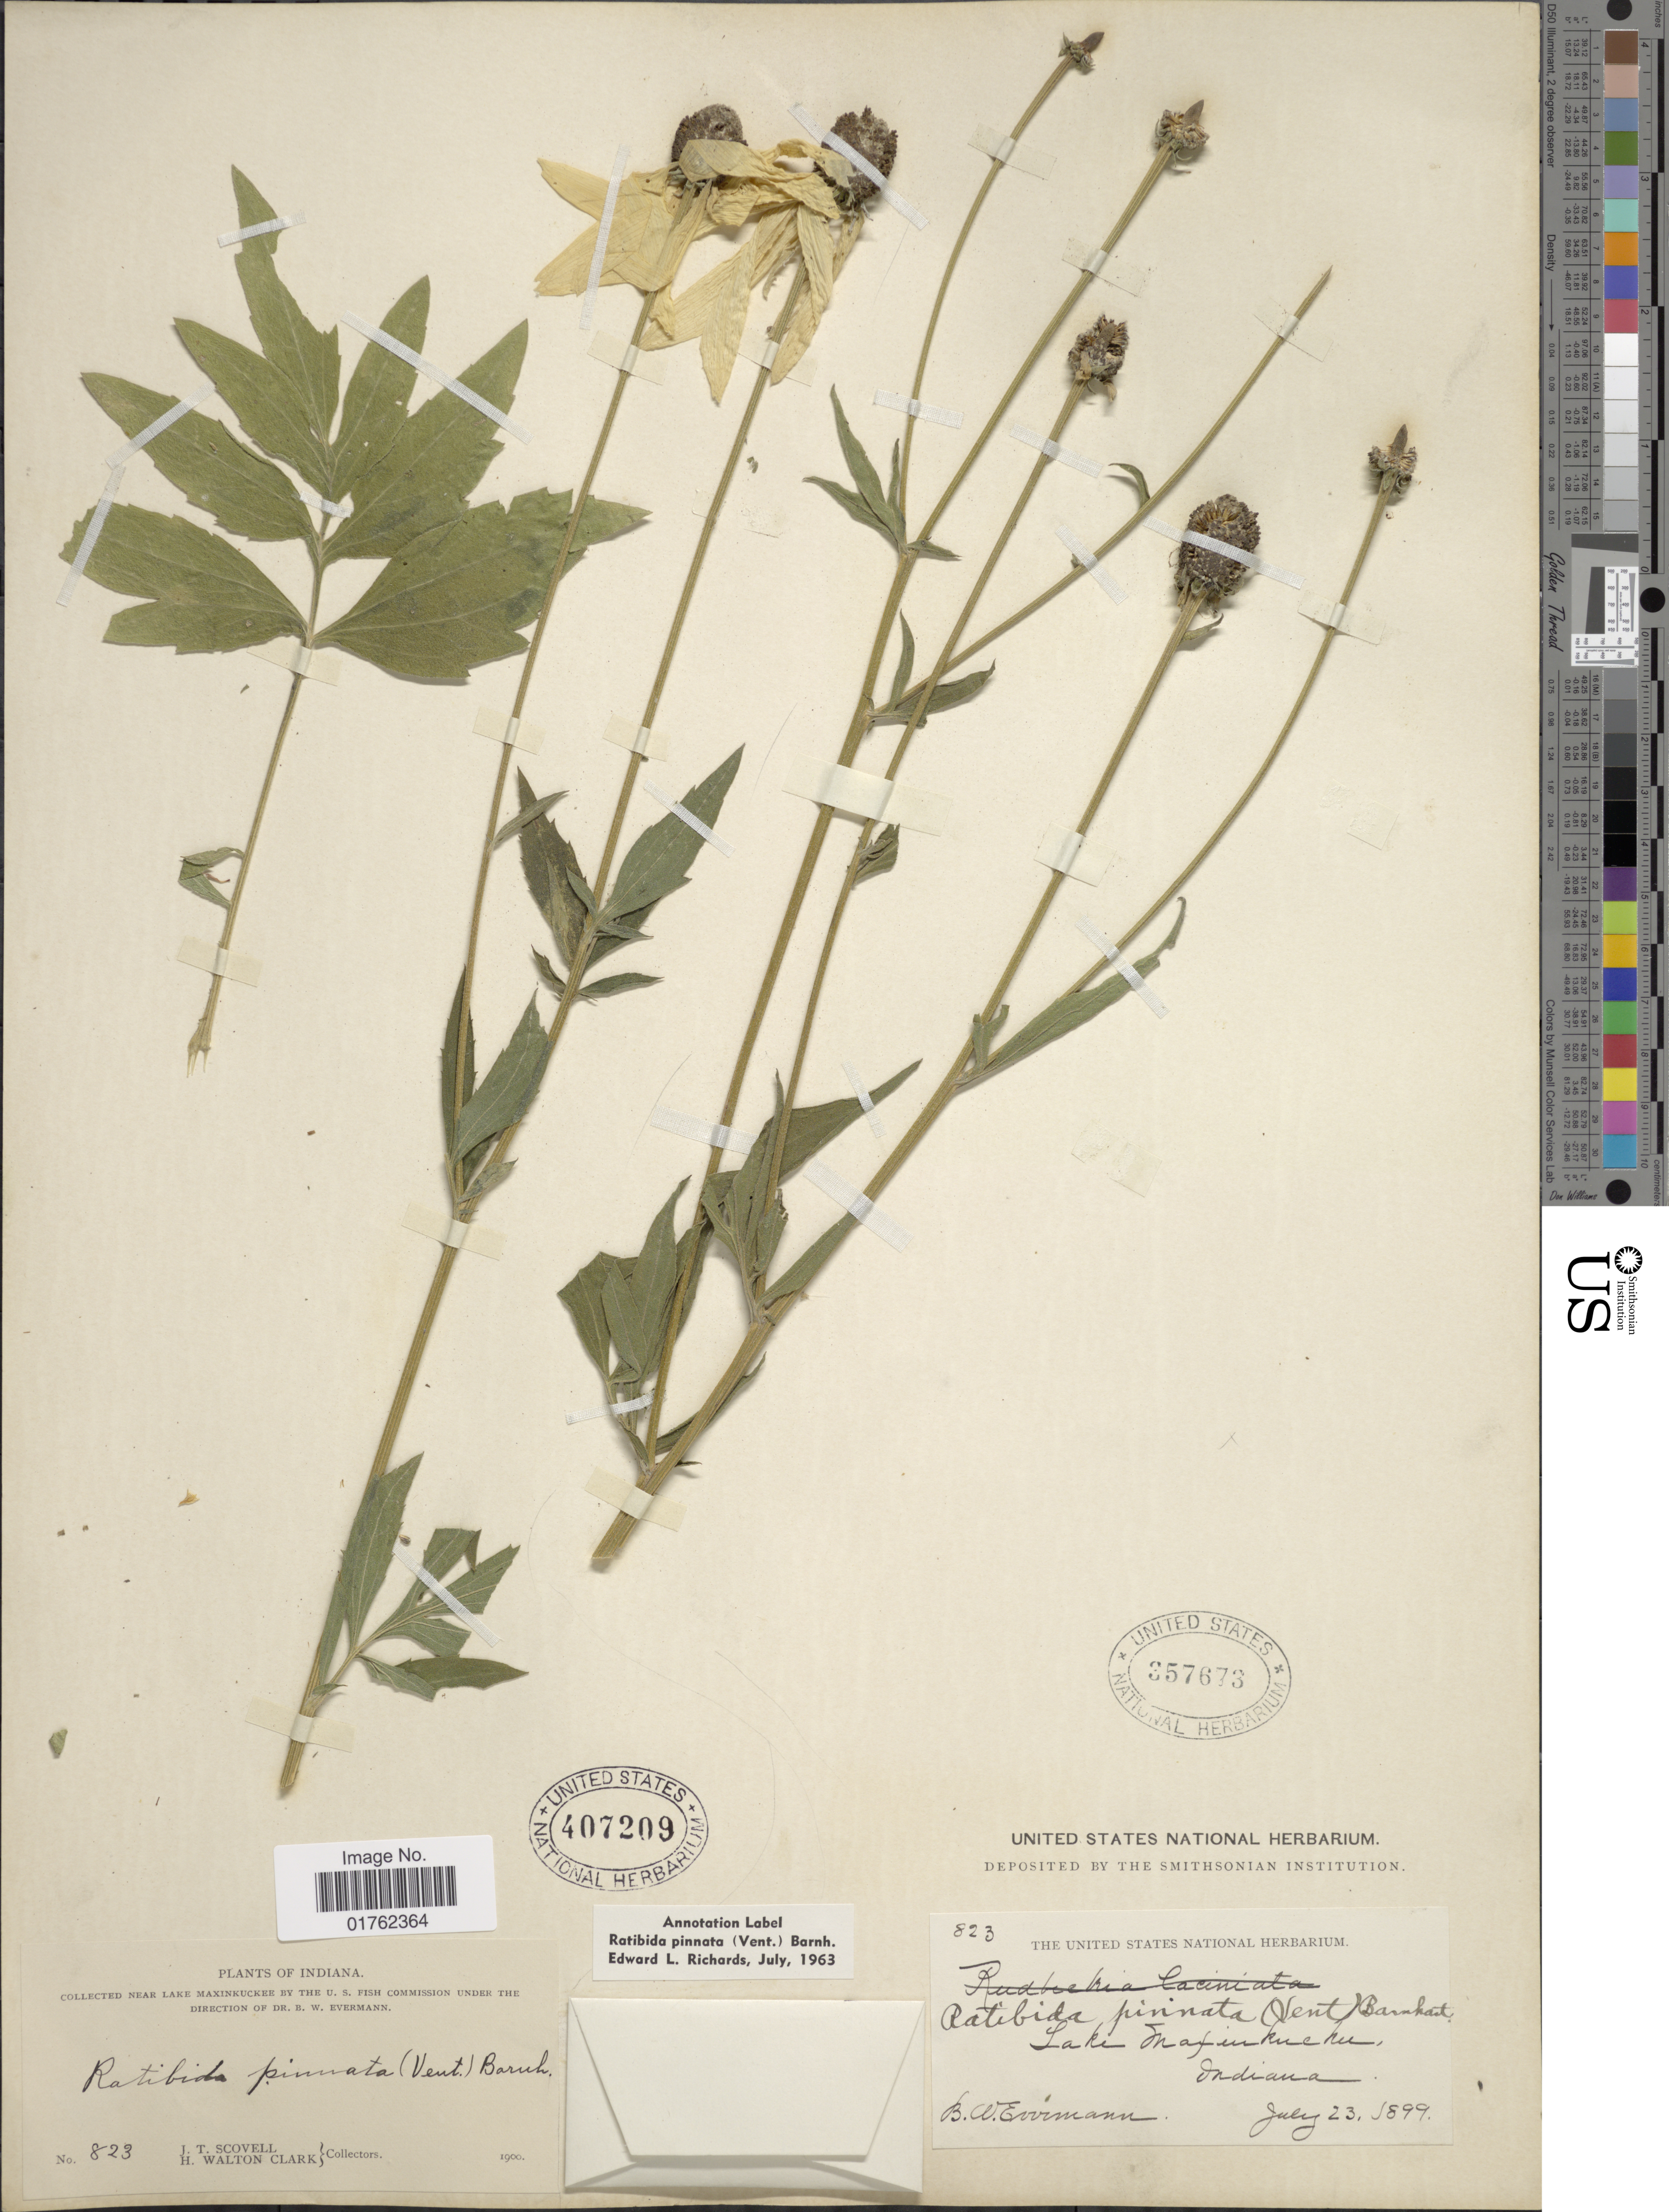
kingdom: Plantae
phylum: Tracheophyta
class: Magnoliopsida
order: Asterales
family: Asteraceae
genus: Ratibida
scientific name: Ratibida pinnata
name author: (Vent.) Barnhart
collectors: B. W. Evermann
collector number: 823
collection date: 1899-07-23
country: United States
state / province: Indiana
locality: Lake Maxinkuckee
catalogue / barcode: US 357673-2